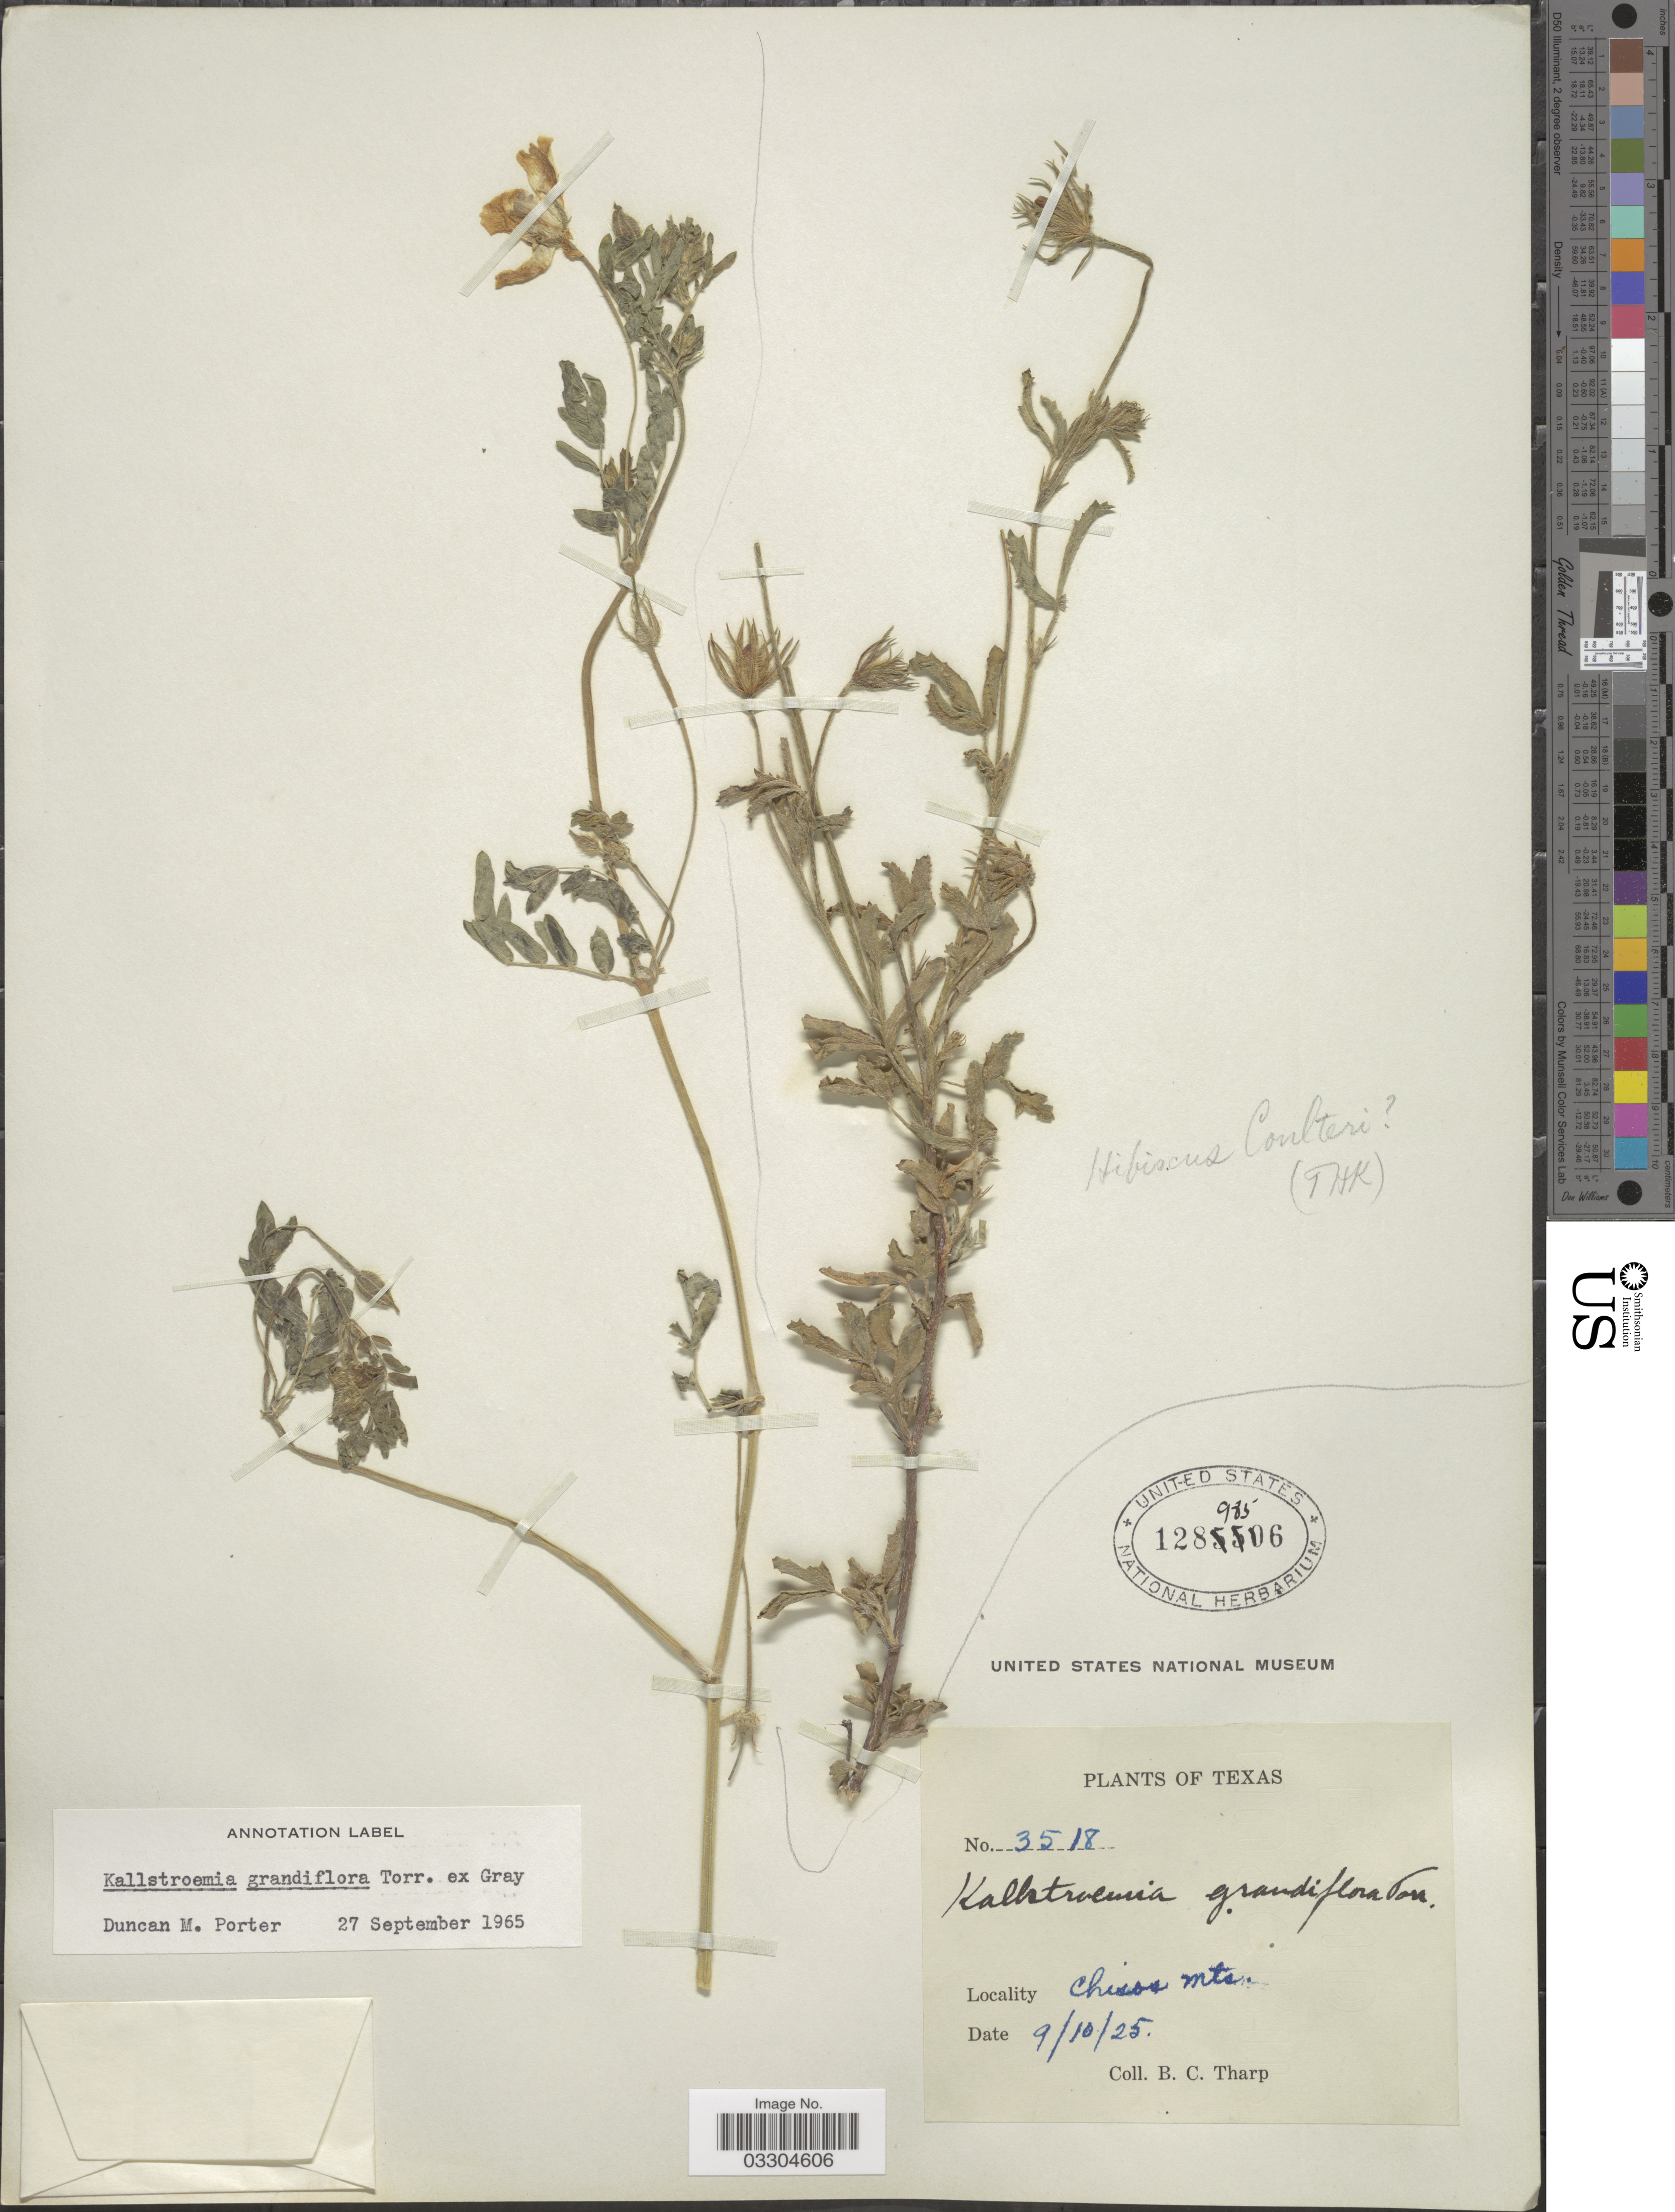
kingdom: Plantae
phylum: Tracheophyta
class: Magnoliopsida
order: Zygophyllales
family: Zygophyllaceae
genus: Kallstroemia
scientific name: Kallstroemia grandiflora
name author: Torr. ex A. Gray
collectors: B. C. Tharp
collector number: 3518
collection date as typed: Transcribed d/m/y: 10/9/25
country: United States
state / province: Texas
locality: Chisos Mts.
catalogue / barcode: US 1289856